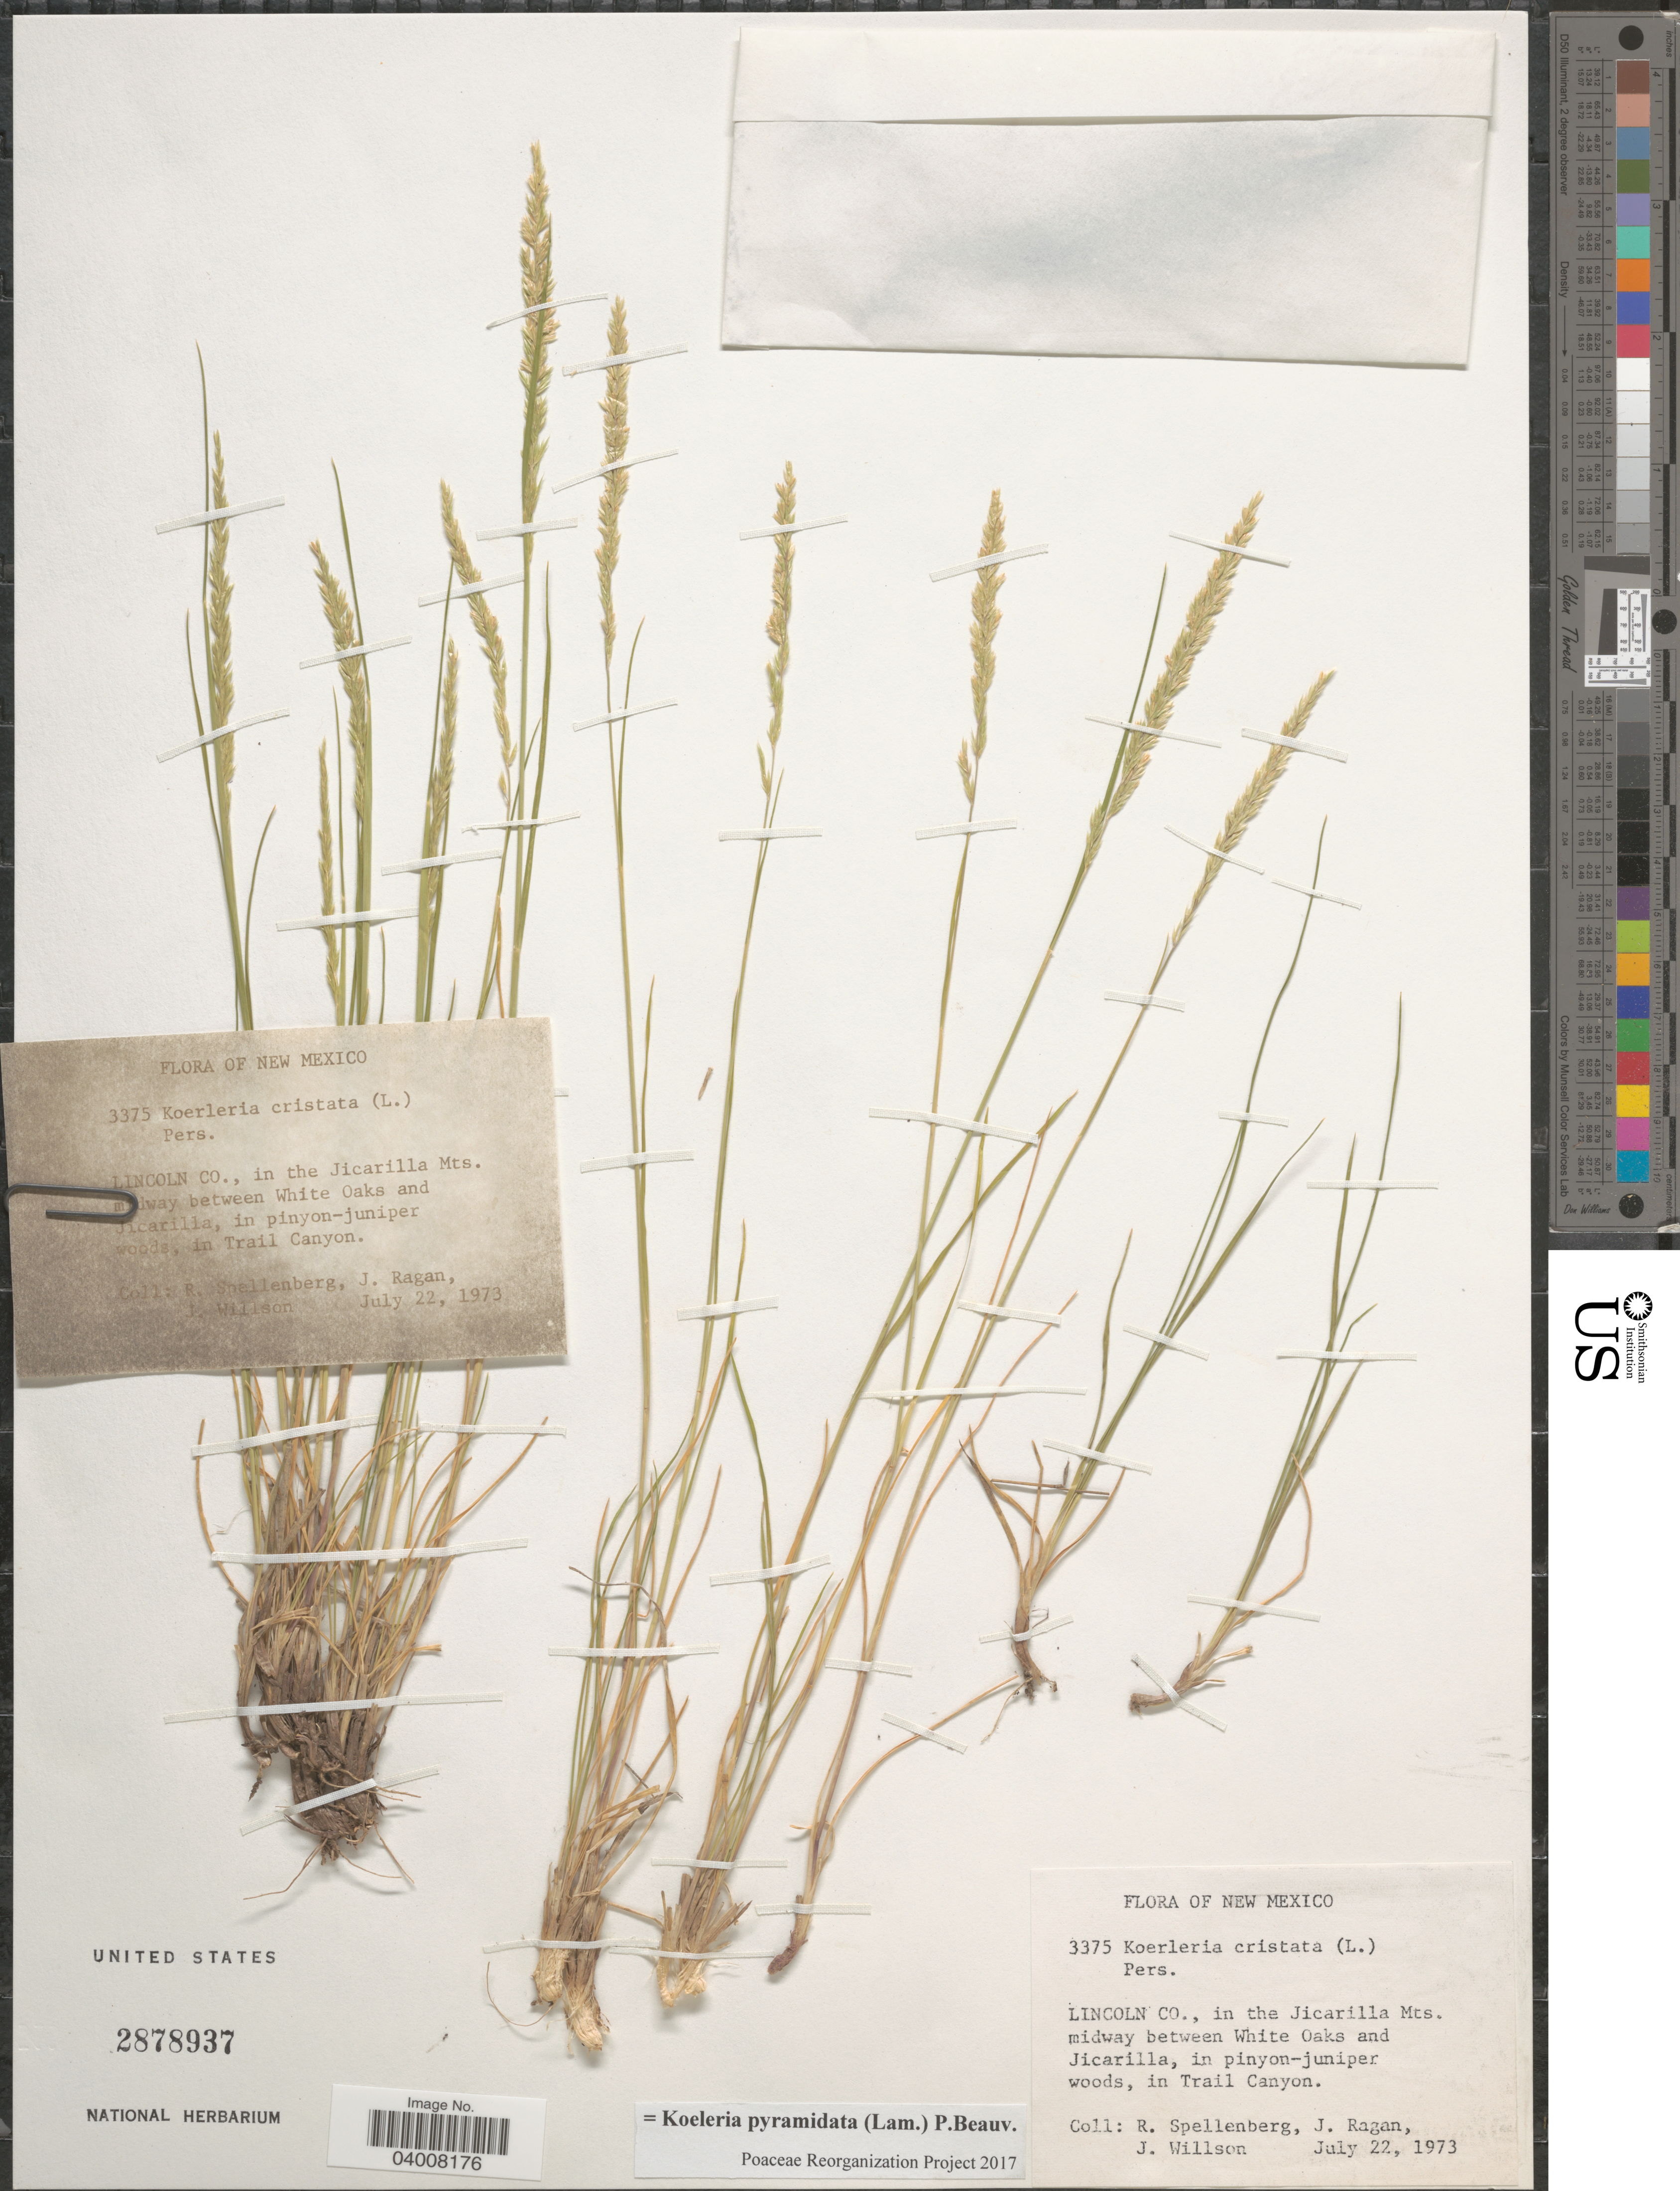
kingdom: Plantae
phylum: Tracheophyta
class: Liliopsida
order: Poales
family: Poaceae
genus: Koeleria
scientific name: Koeleria pyramidata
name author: (Lam.) P. Beauv.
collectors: R. Spellenberg, J. Ragan & J. Willson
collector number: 3375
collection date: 1973-07-22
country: United States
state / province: New Mexico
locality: Lincoln Co., in the Jicarilla Mts. midway between White Oaks and Jicarilla, in Trail Canyon.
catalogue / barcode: US 2878937